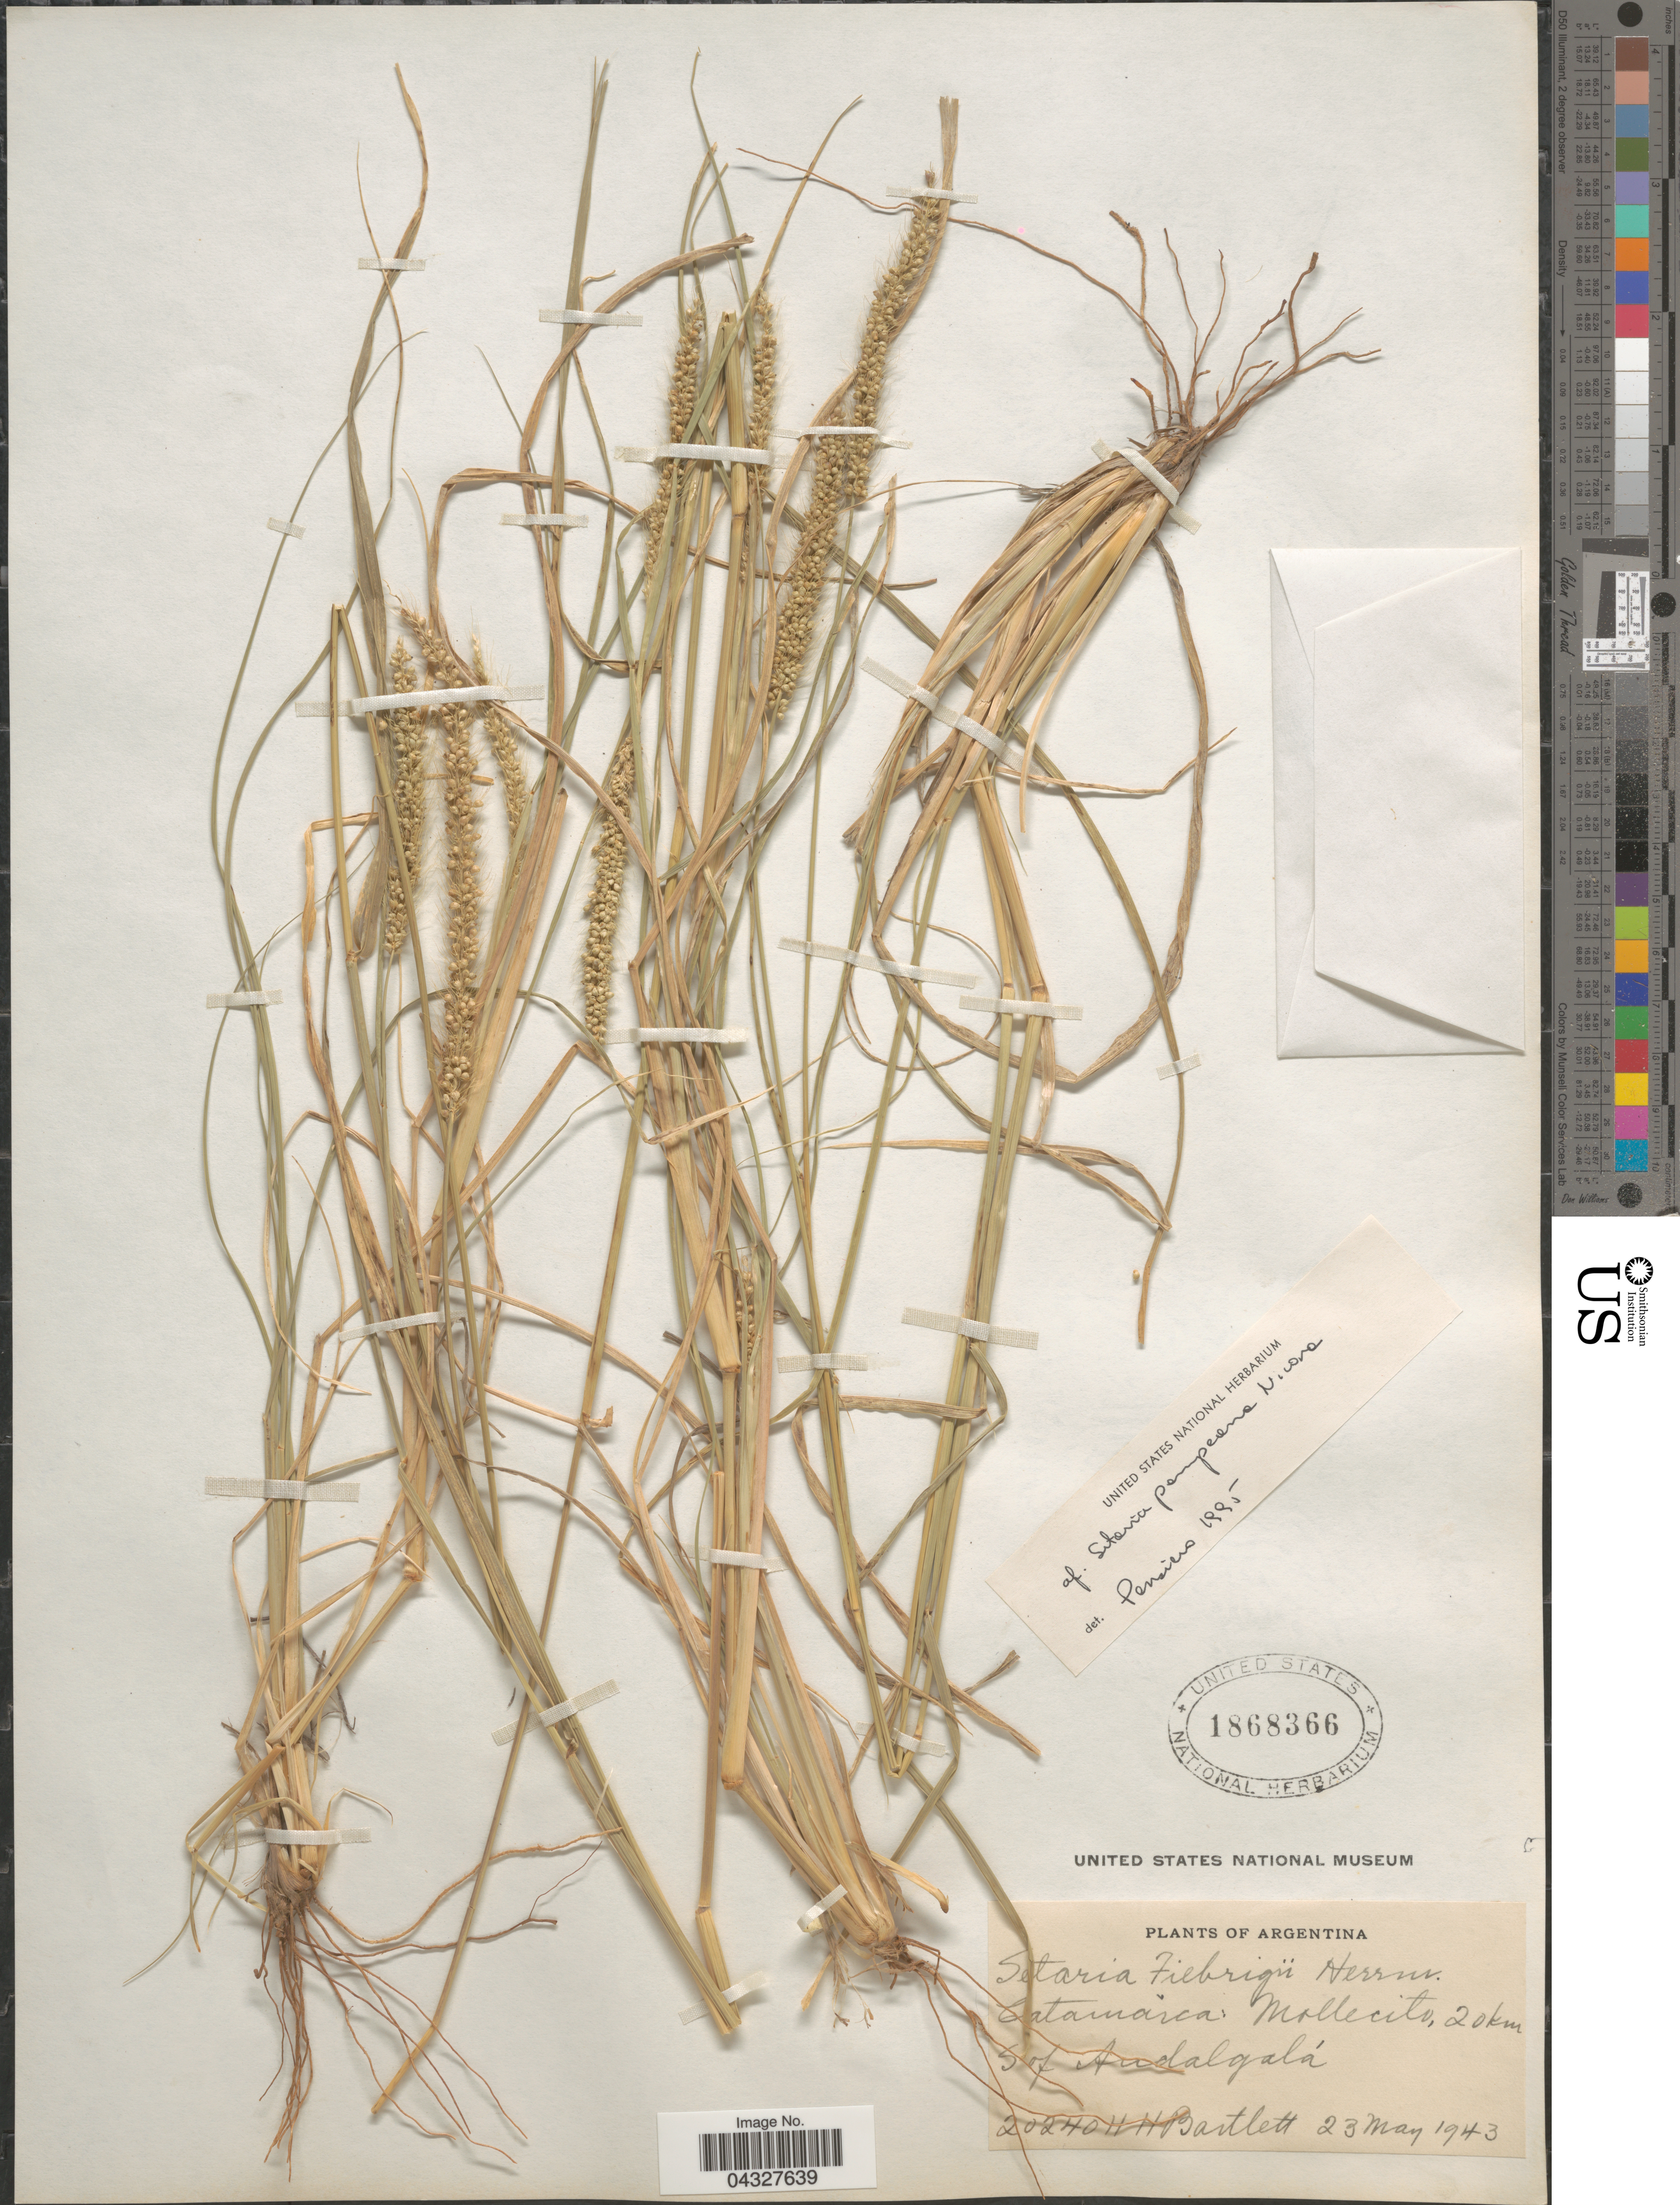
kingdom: Plantae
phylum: Tracheophyta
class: Liliopsida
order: Poales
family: Poaceae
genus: Setaria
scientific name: Setaria pampeana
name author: Parodi ex Nicora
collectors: H. H. Bartlett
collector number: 20240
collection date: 1943-05-23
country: Argentina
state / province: Catamarca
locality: Mollecito, 20 km S of Andalgalá.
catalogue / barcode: US 1868366